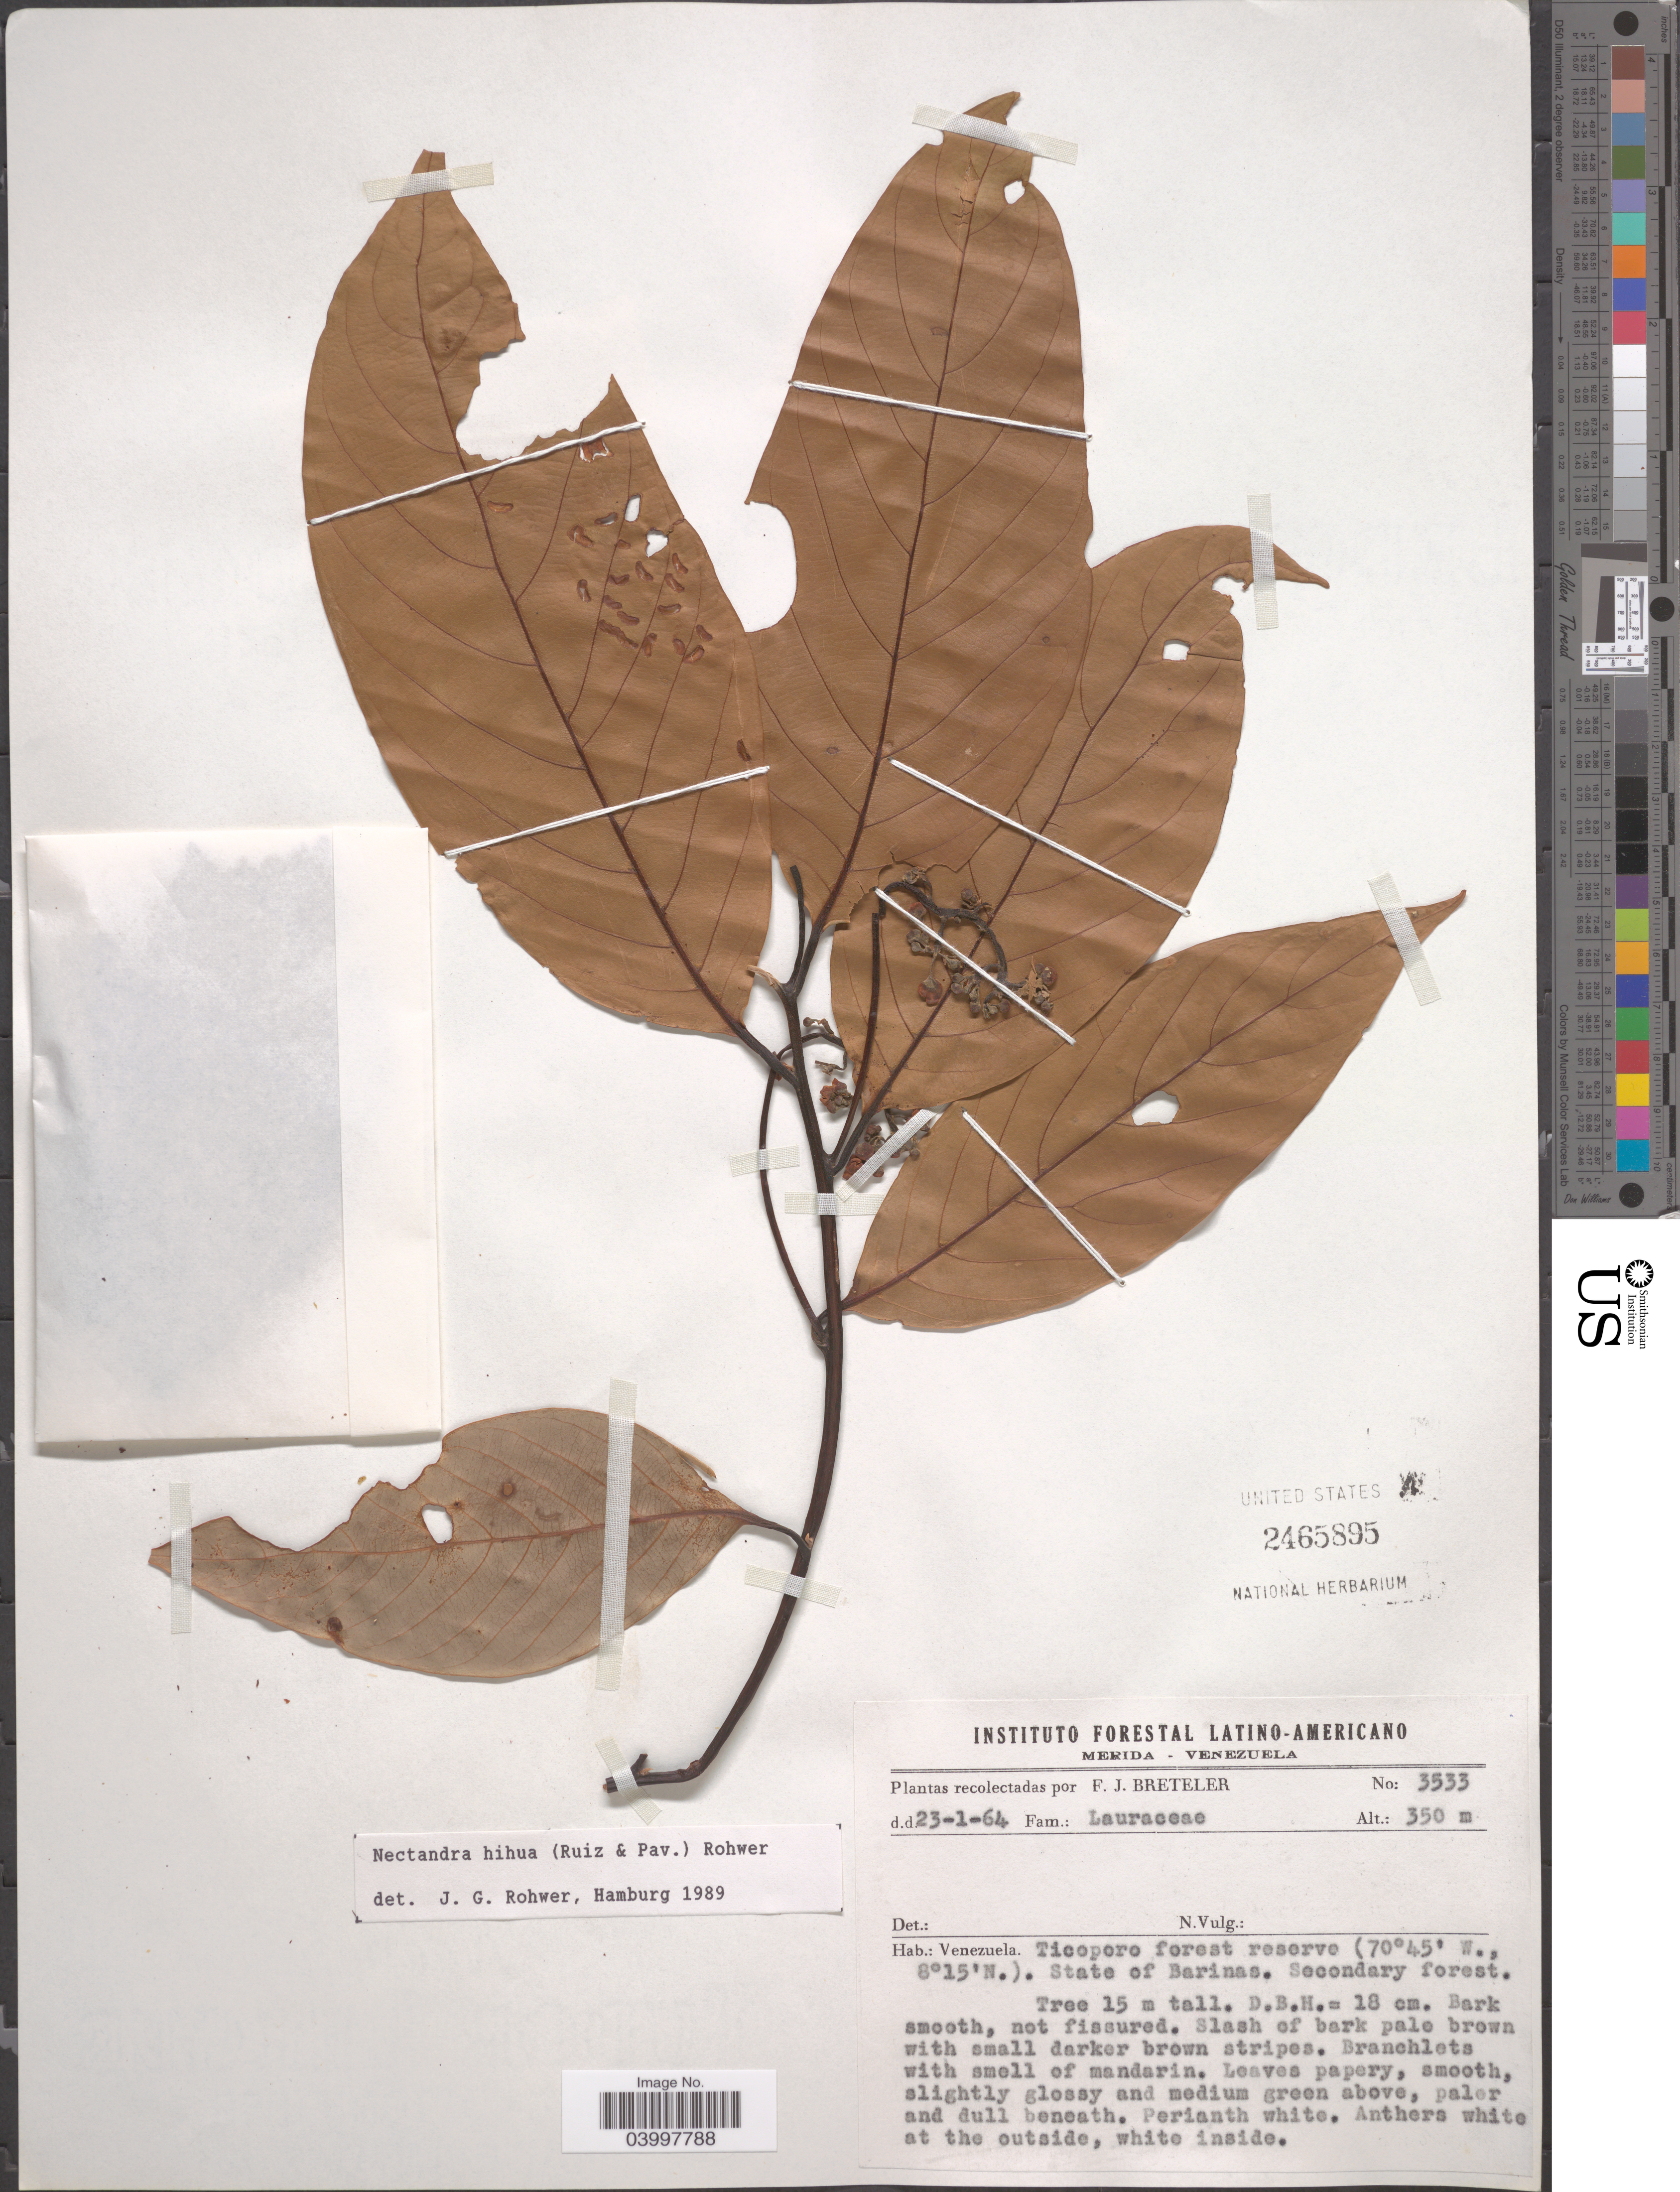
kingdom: Plantae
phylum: Tracheophyta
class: Magnoliopsida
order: Laurales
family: Lauraceae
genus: Nectandra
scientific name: Nectandra hihua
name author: (Ruiz & Pav.) Rohwer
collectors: F. J. Breteler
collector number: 3533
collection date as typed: Transcribed d/m/y: 23/1/64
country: Venezuela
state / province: Barinas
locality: Ticoporo forest reserve. Secondary forest.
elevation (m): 350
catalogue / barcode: US 2465895